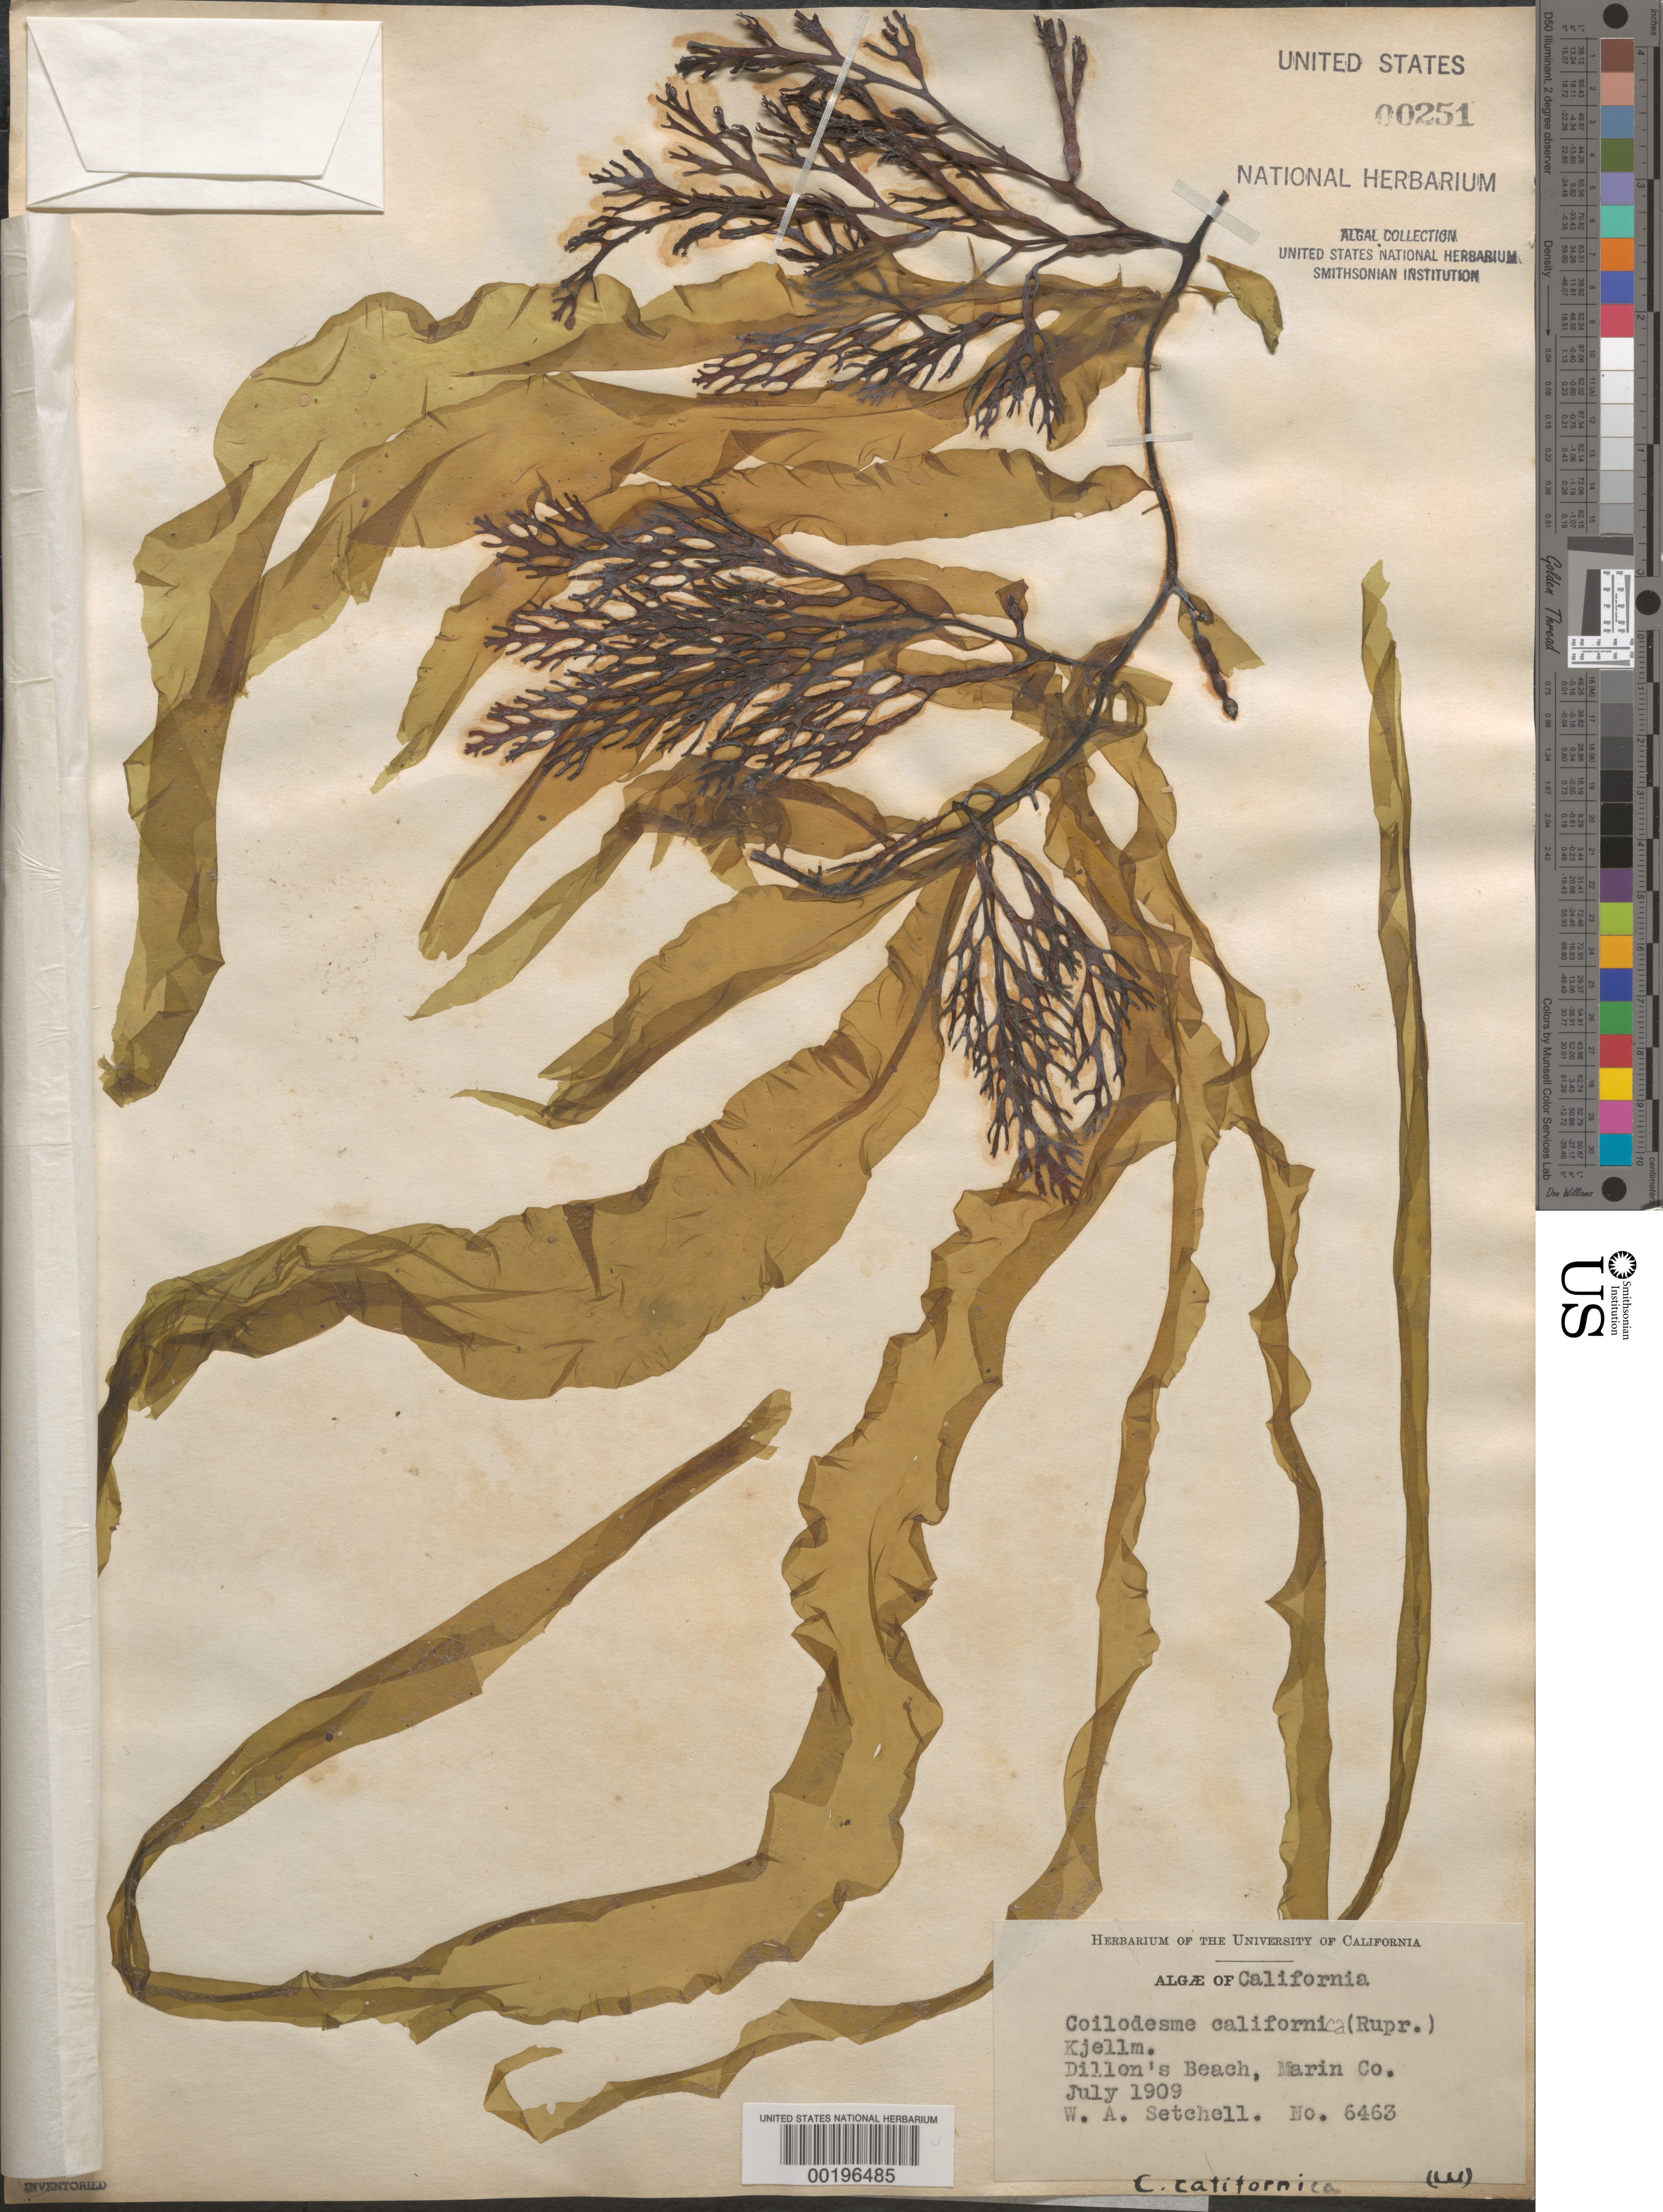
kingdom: Chromista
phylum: Ochrophyta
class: Phaeophyceae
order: Ectocarpales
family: Chordariaceae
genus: Coilodesme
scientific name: Coilodesme californica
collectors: W. Setchell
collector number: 6463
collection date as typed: Jul 1909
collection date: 1909-07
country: United States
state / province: California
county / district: Marin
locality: Dillons Beach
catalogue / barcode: US 251